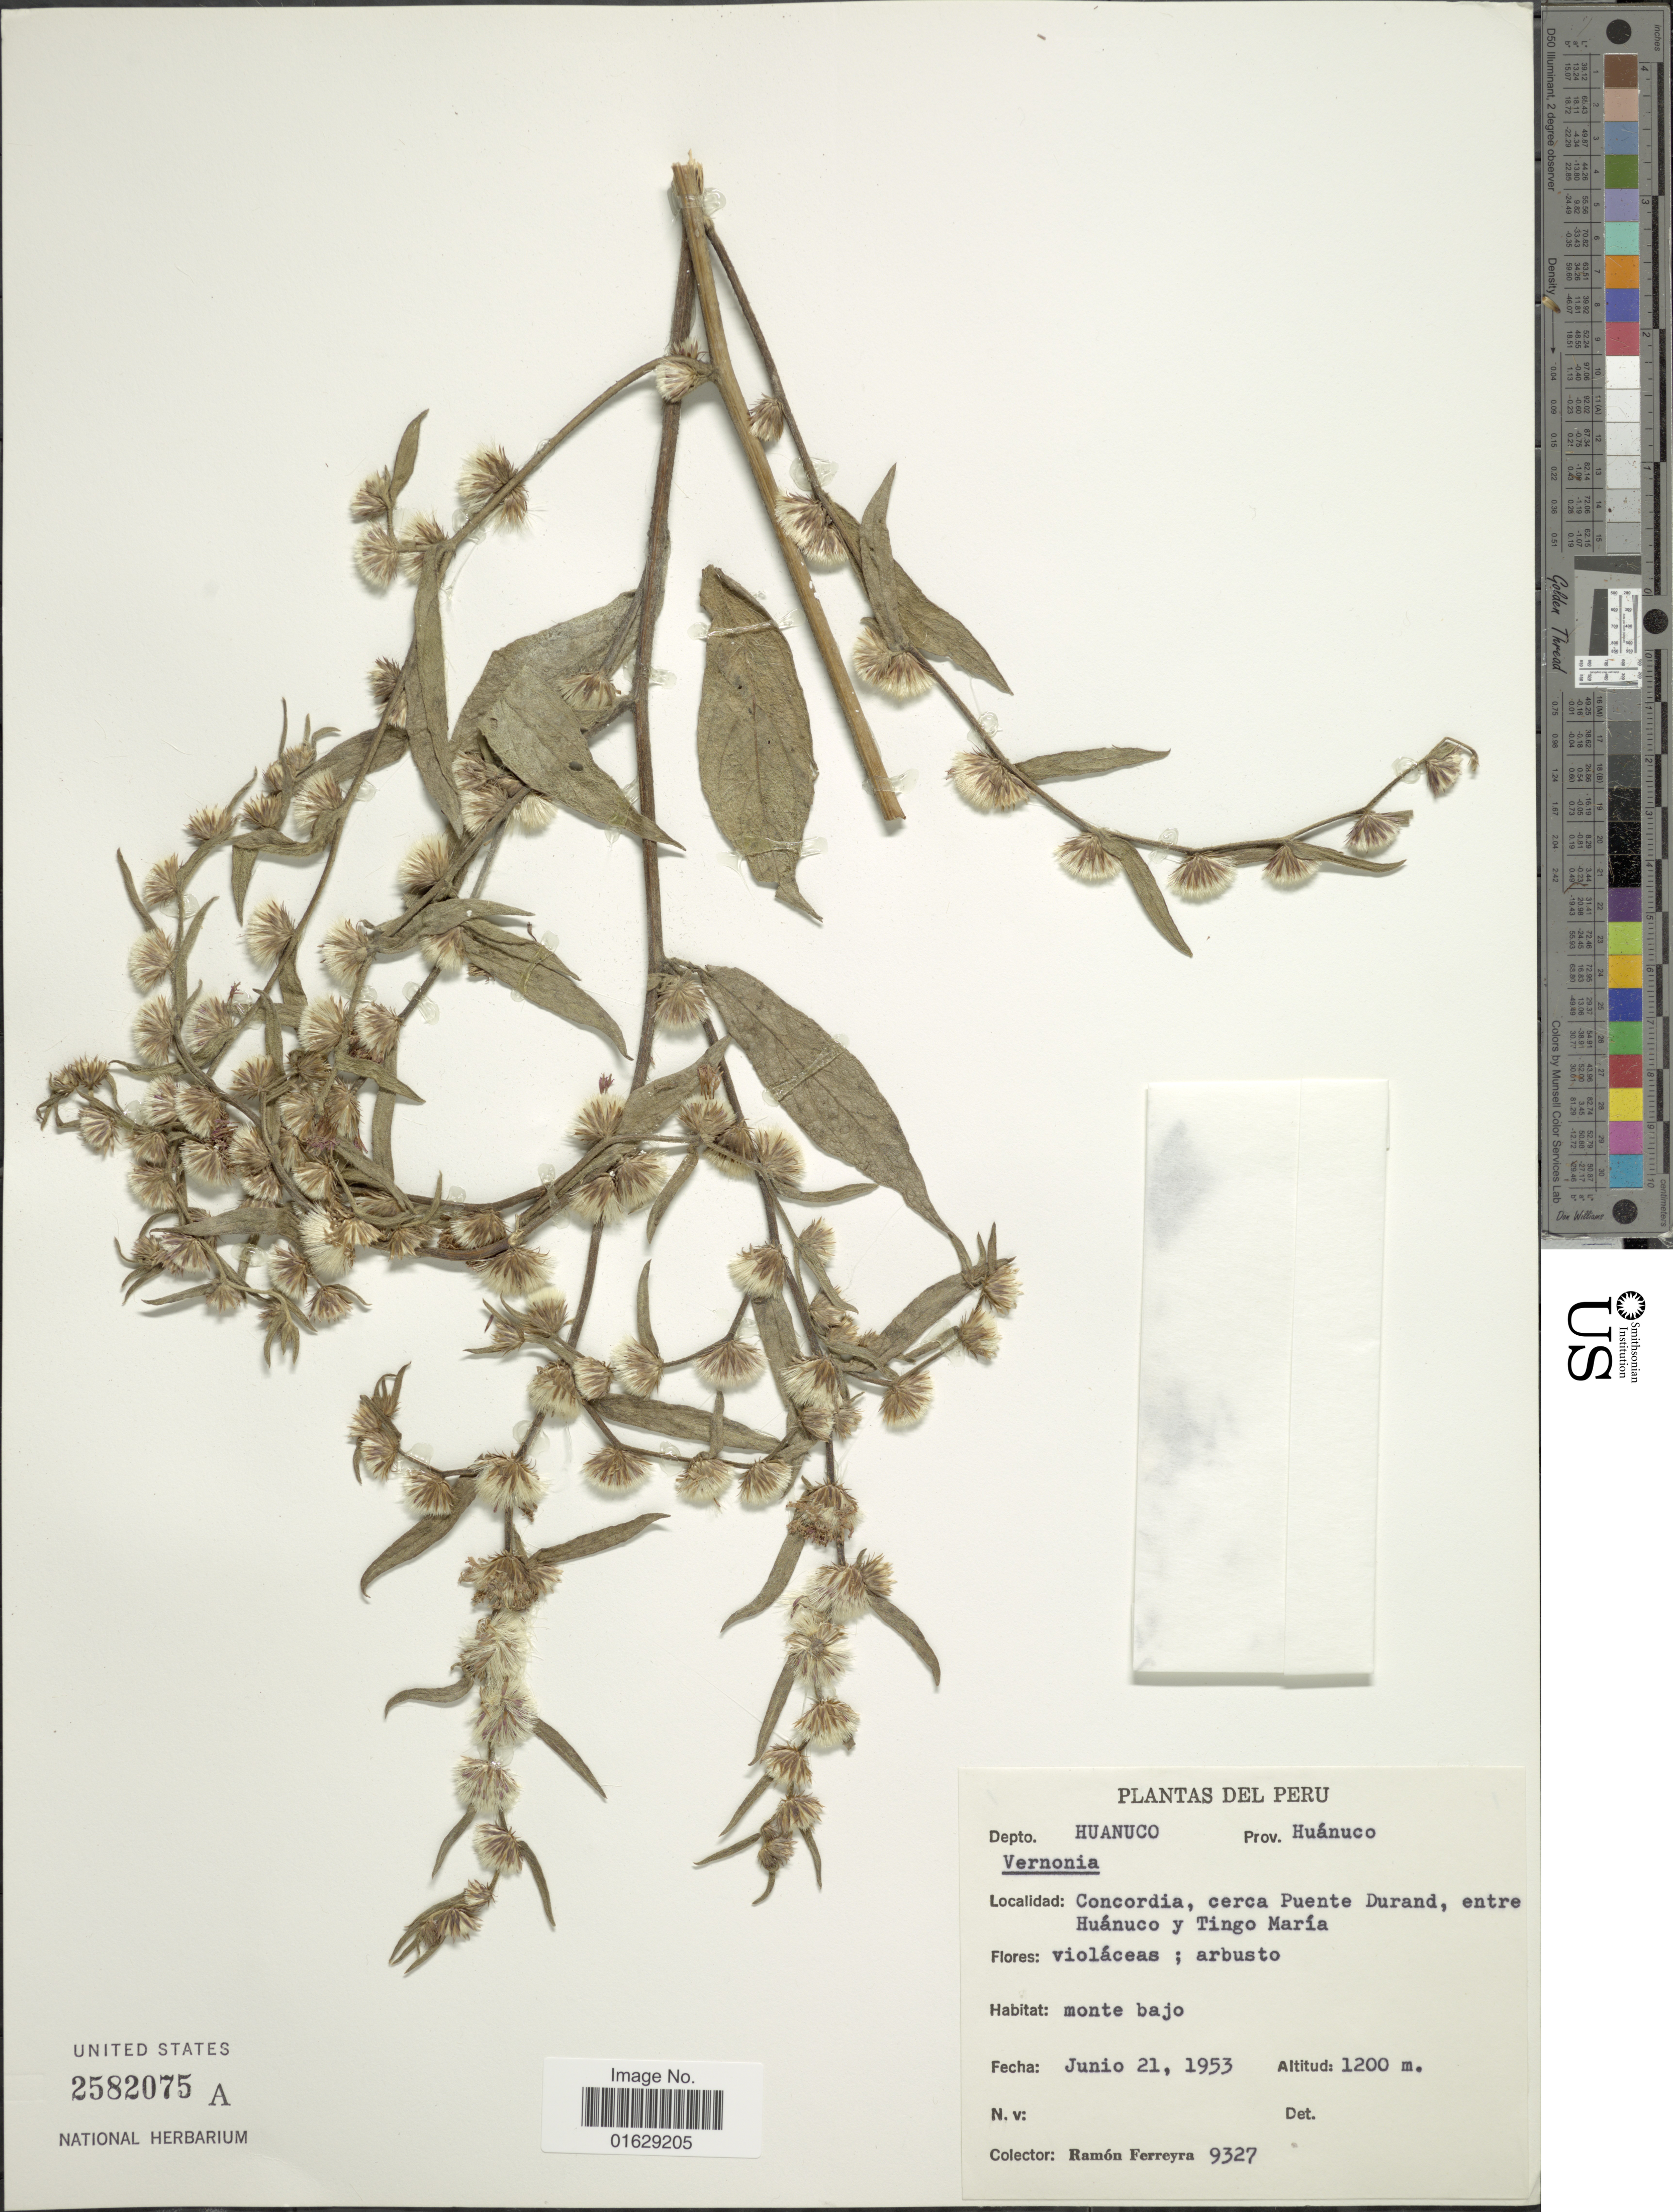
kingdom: Plantae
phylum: Tracheophyta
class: Magnoliopsida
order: Asterales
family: Asteraceae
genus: Lepidaploa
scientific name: Lepidaploa salzmannii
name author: (DC.) H. Rob.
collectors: R. A. Ferreyra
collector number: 9327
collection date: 1953-06-21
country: Peru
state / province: Huánuco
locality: Depto. Huanuco, Prov. Huanuco, Concordia, cerca Puente Durand, entre Huanuco y Tingo Maria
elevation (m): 1200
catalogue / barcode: US 2582075A